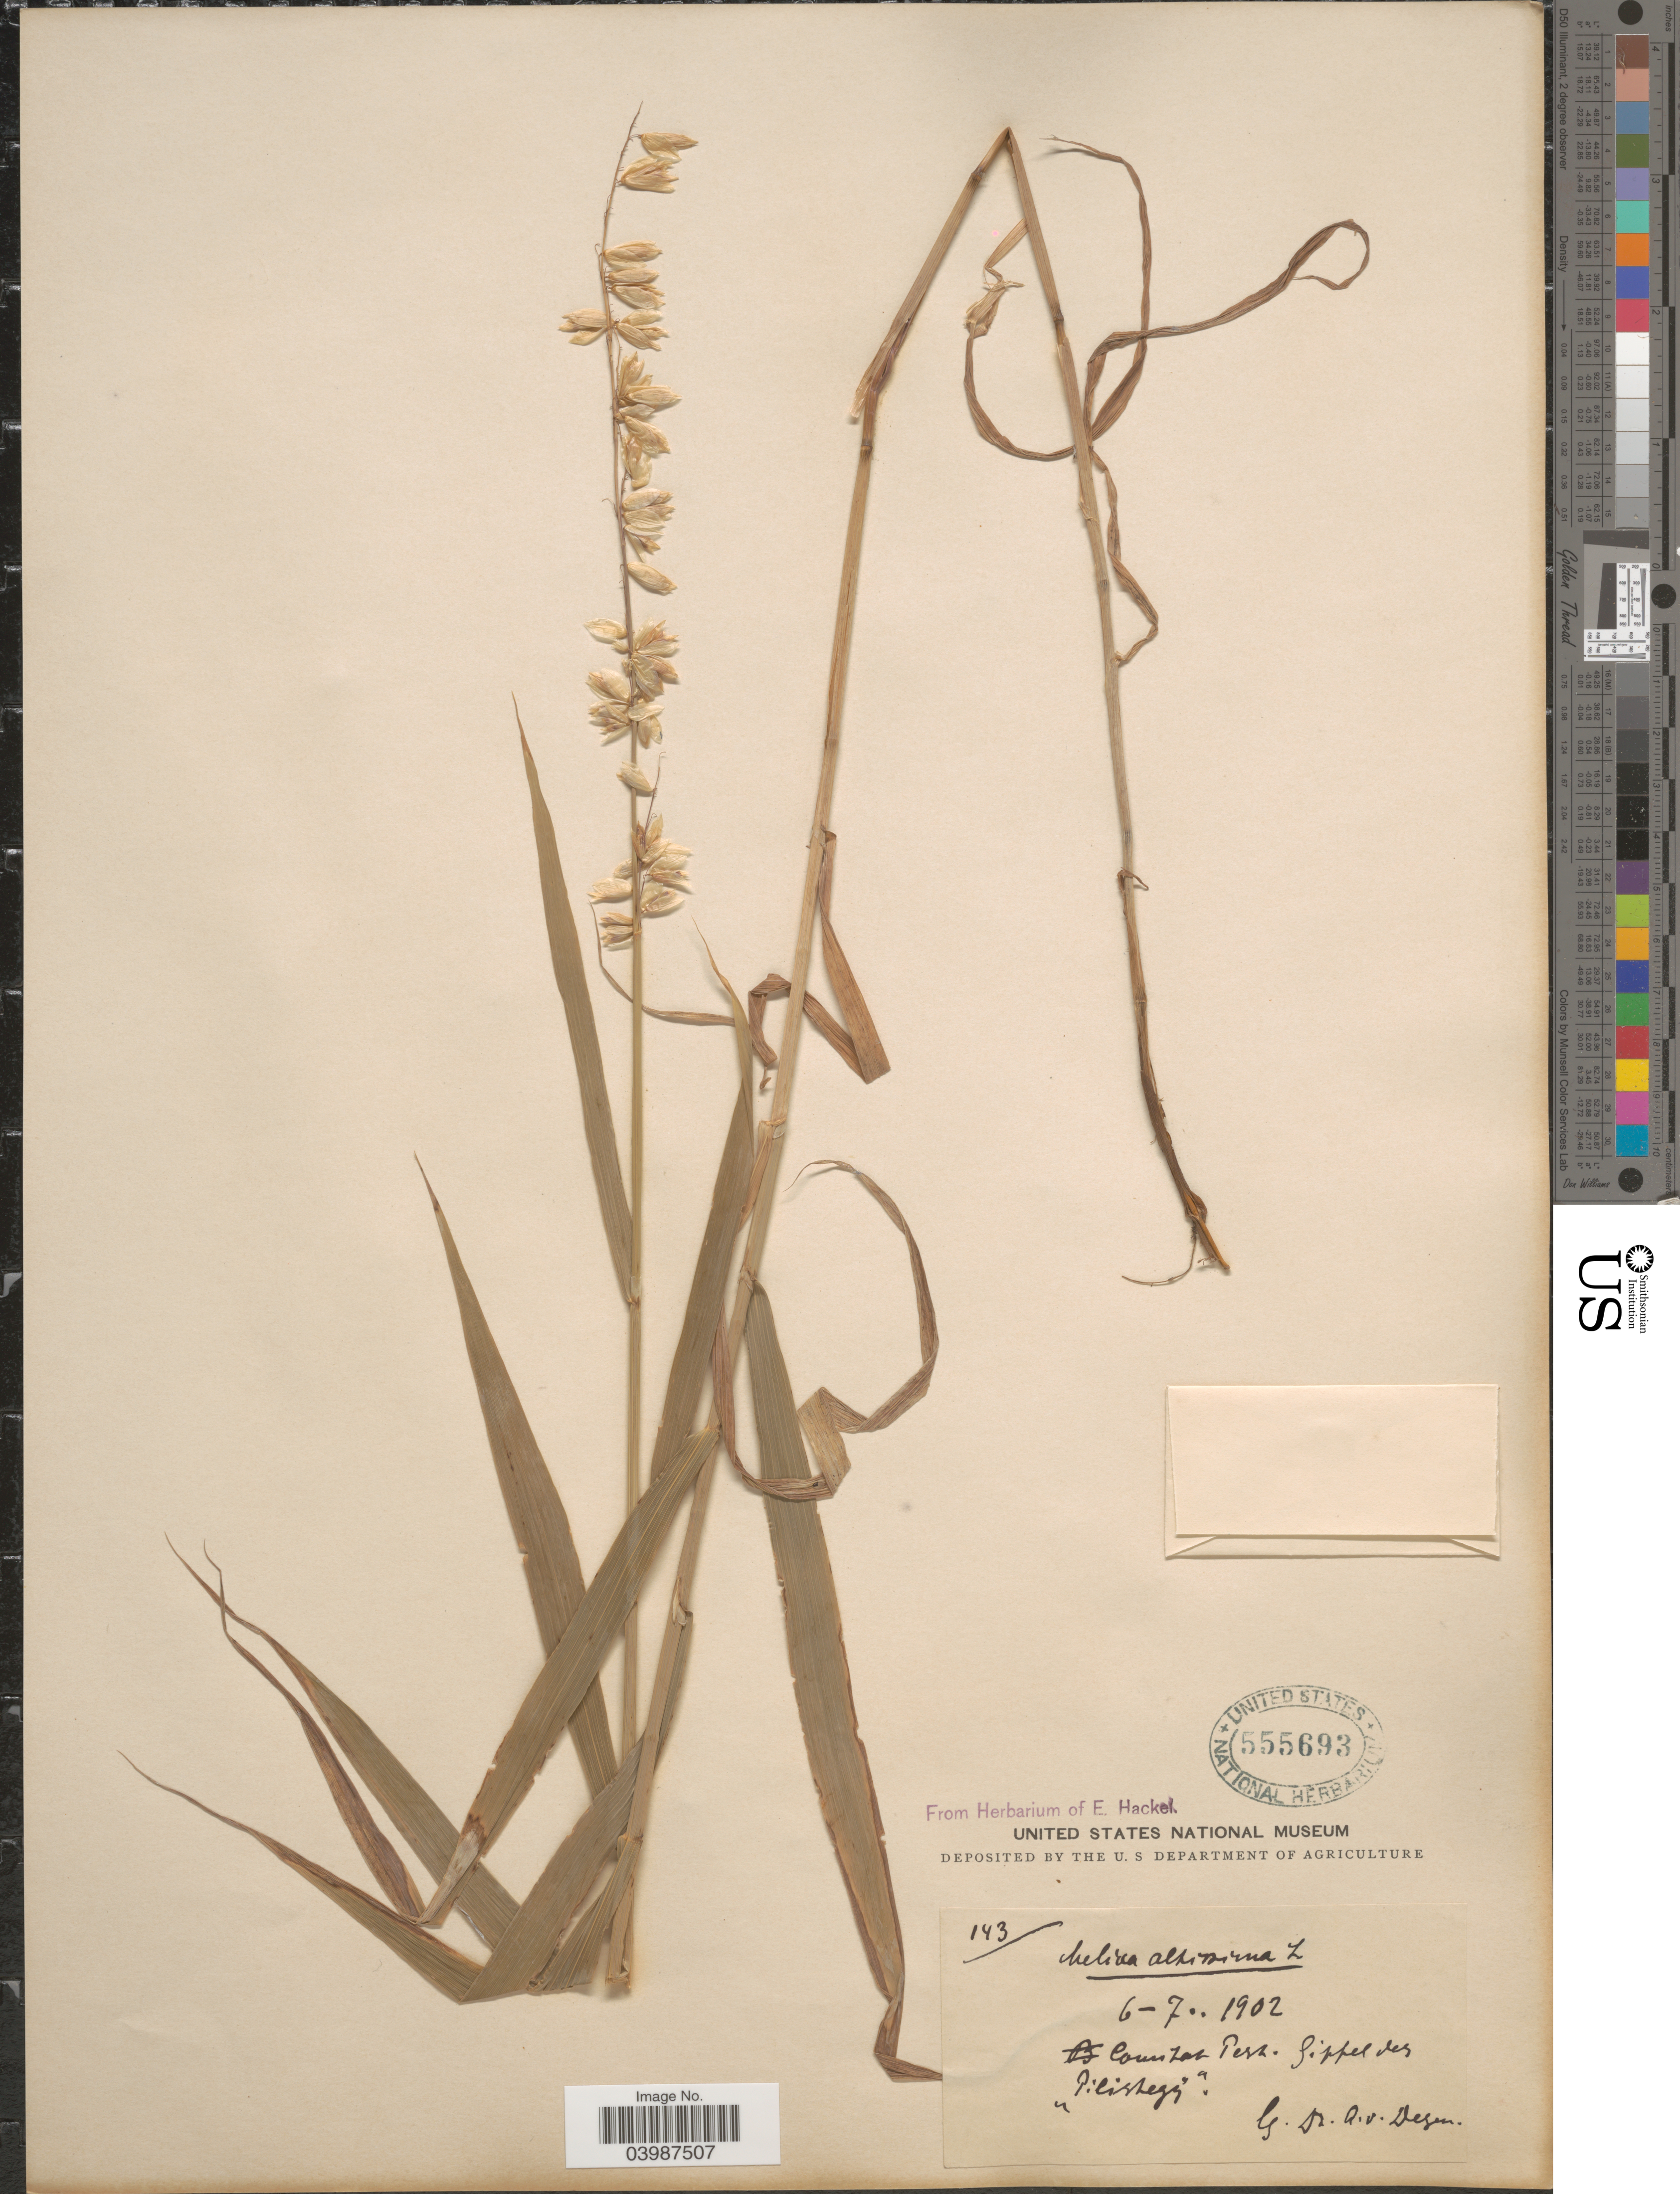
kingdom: Plantae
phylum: Tracheophyta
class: Liliopsida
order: Poales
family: Poaceae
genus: Melica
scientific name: Melica altissima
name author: L.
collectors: A. von Degen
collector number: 143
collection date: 1902-07-06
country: Hungary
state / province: Pest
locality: Comitat Pest. Sippl des "Pilishegy".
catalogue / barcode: US 555693